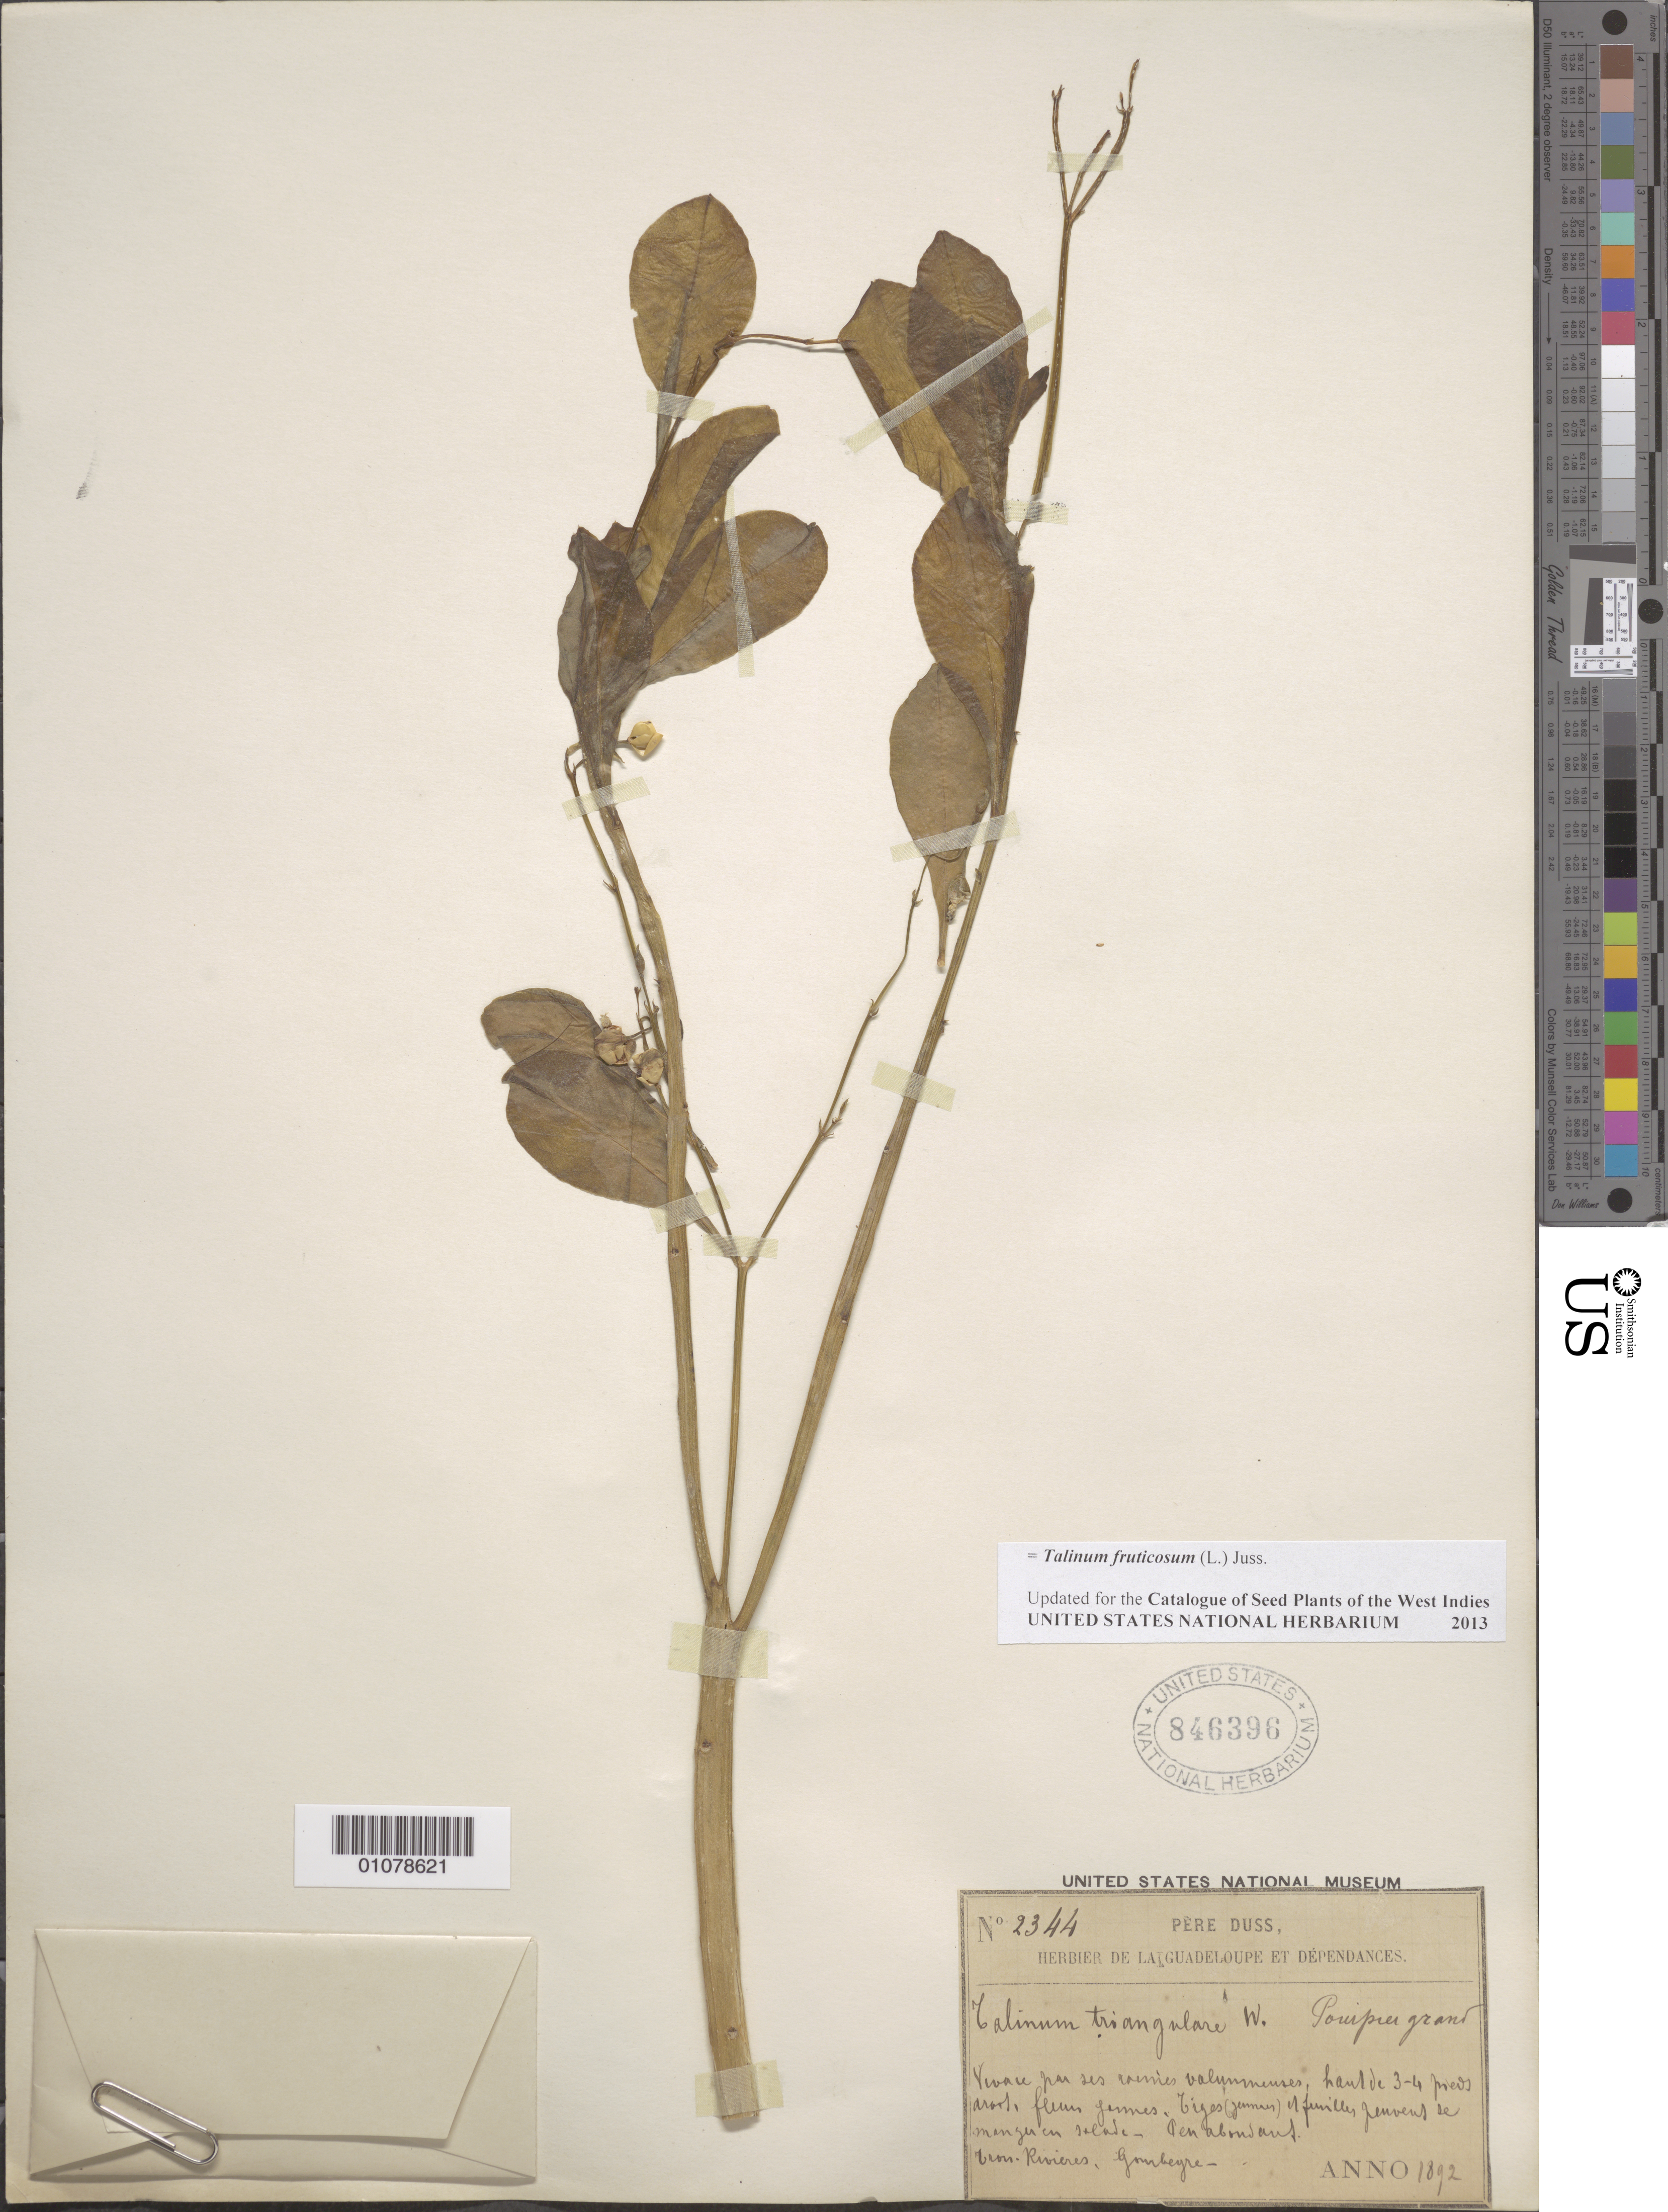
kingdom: Plantae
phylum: Tracheophyta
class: Magnoliopsida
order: Caryophyllales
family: Talinaceae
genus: Talinum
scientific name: Talinum fruticosum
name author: (L.) Juss.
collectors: Père Duss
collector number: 2344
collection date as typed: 1892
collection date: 1892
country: Guadeloupe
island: Basse Terre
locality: Trois-Rivieres. Gombeyre.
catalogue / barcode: US 846396